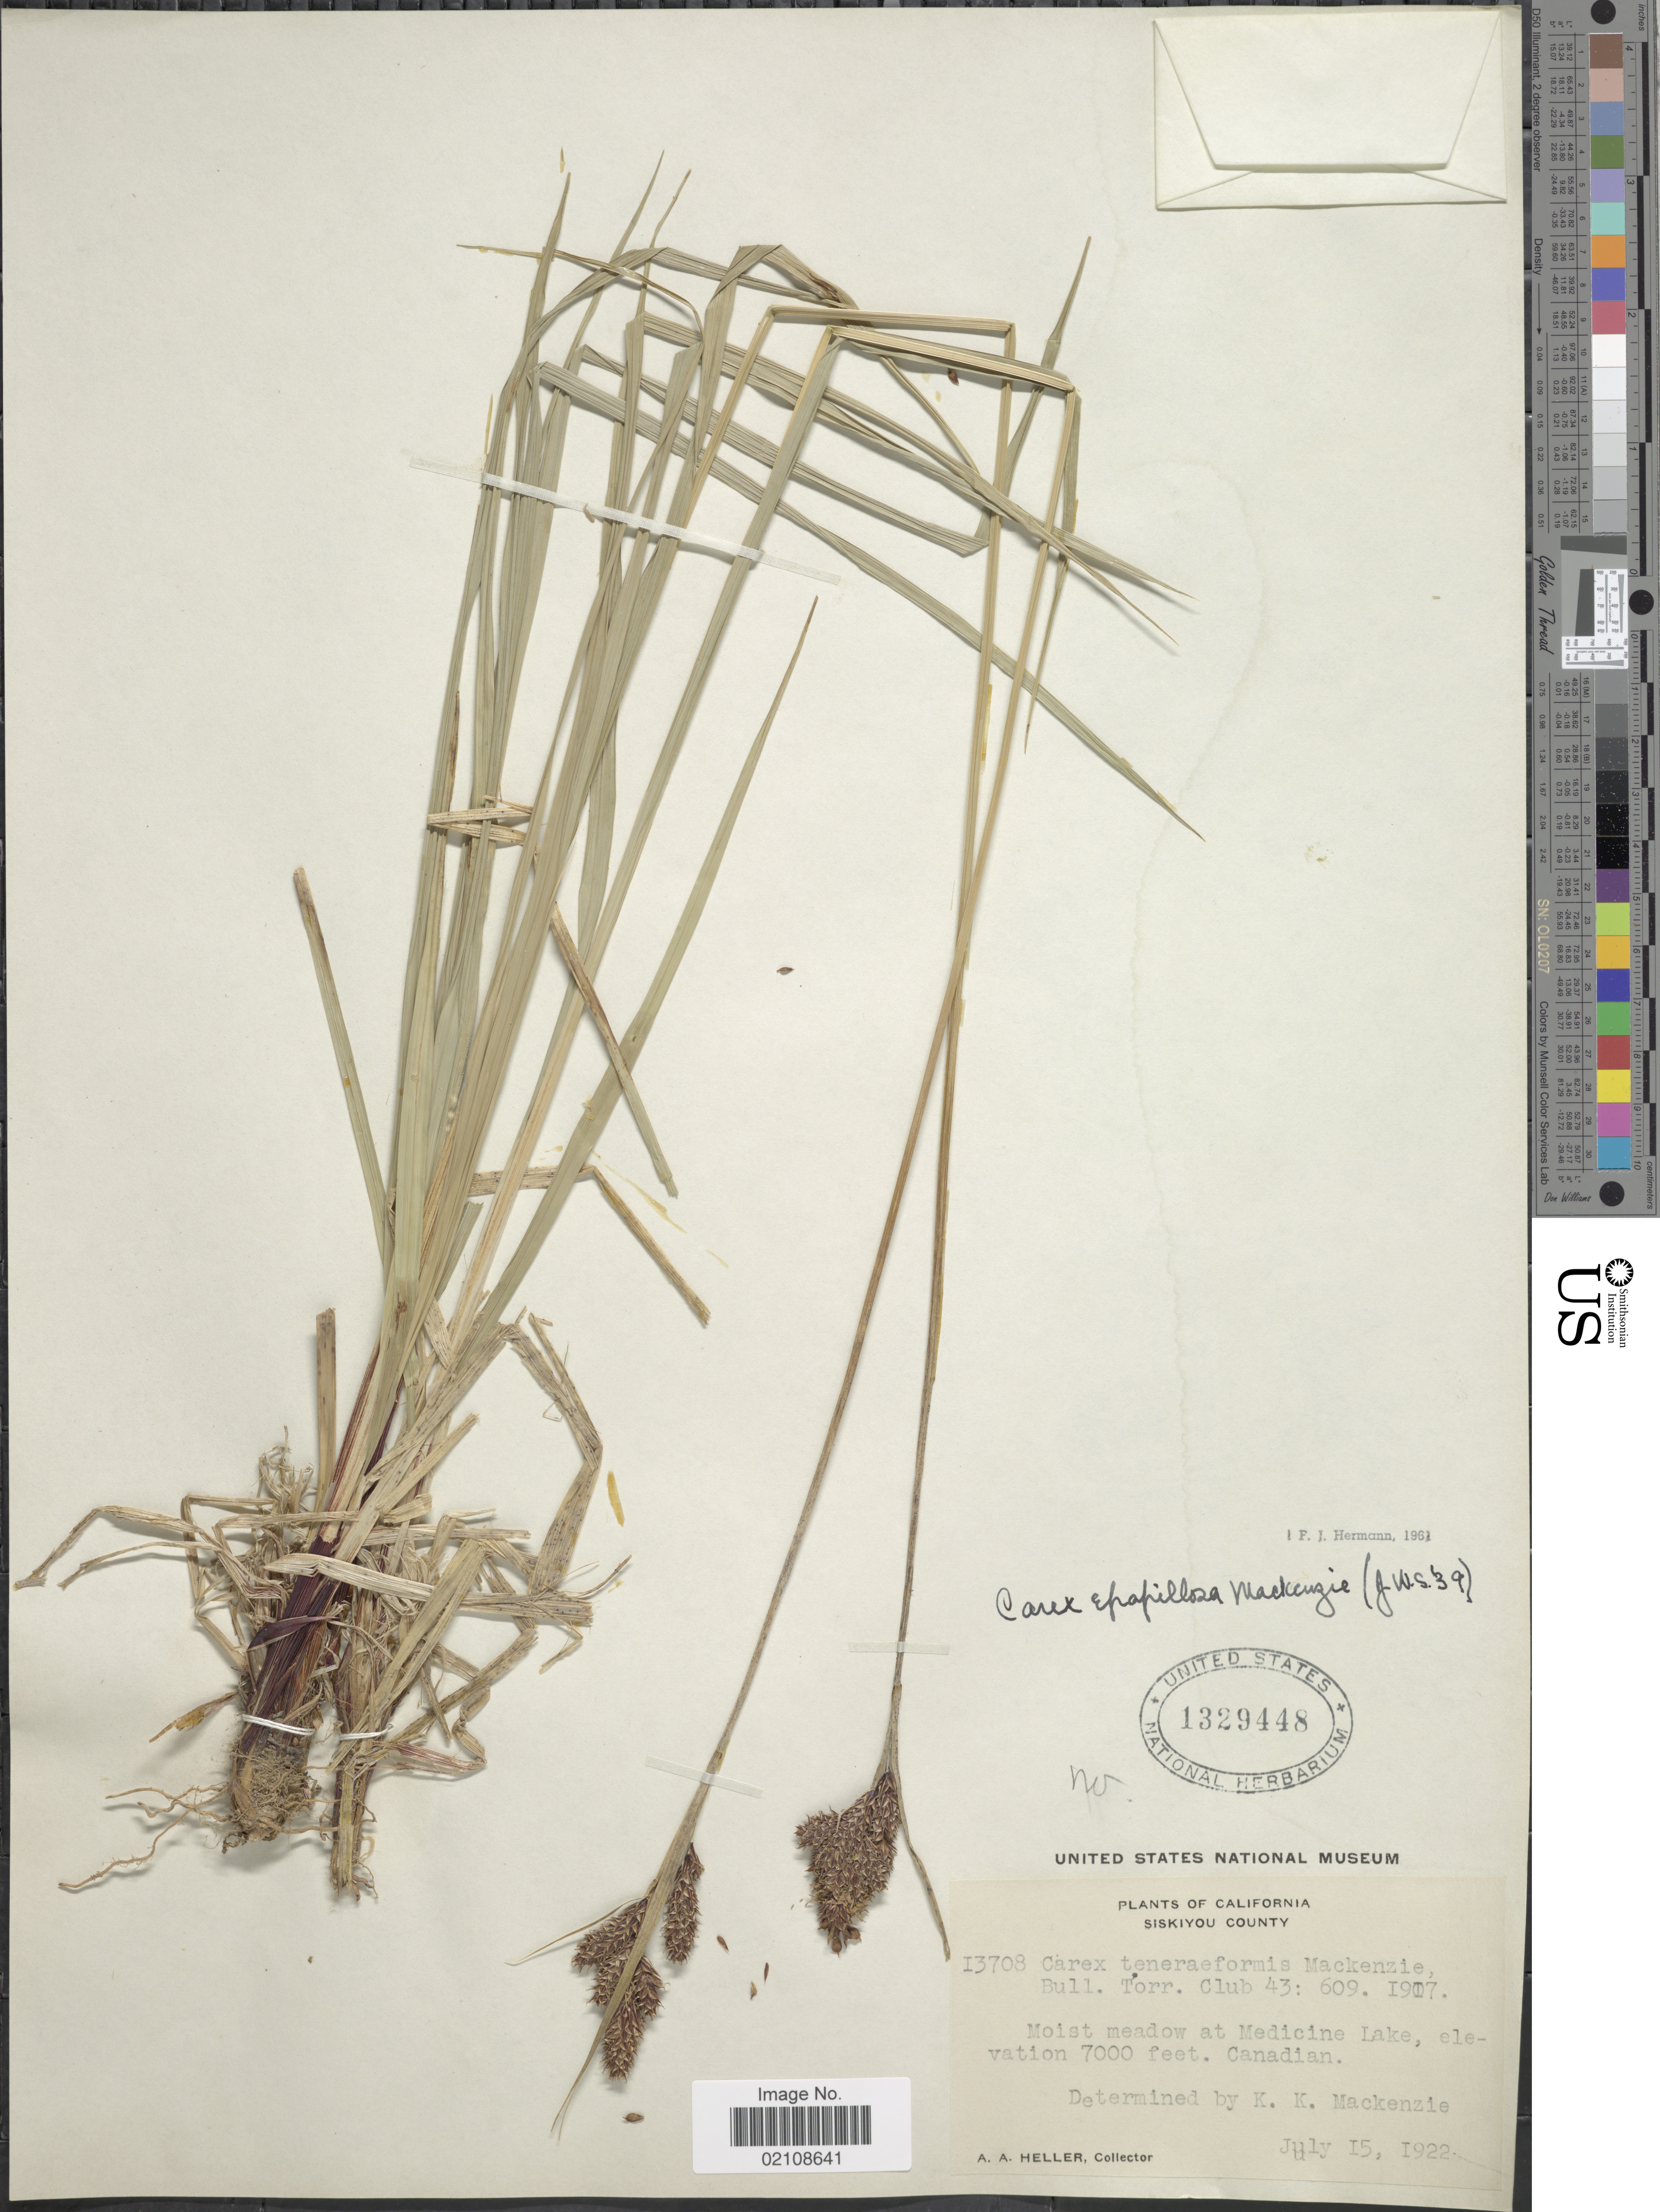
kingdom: Plantae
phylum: Tracheophyta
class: Liliopsida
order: Poales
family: Cyperaceae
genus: Carex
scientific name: Carex epapillosa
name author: Mack.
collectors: A. A. Heller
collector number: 13708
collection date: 1922-07-15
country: United States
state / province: California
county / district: Siskiyou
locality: Siskiyou County, moist meadow at Medicine Lake, Canadian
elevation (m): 2134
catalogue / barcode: US 1329448